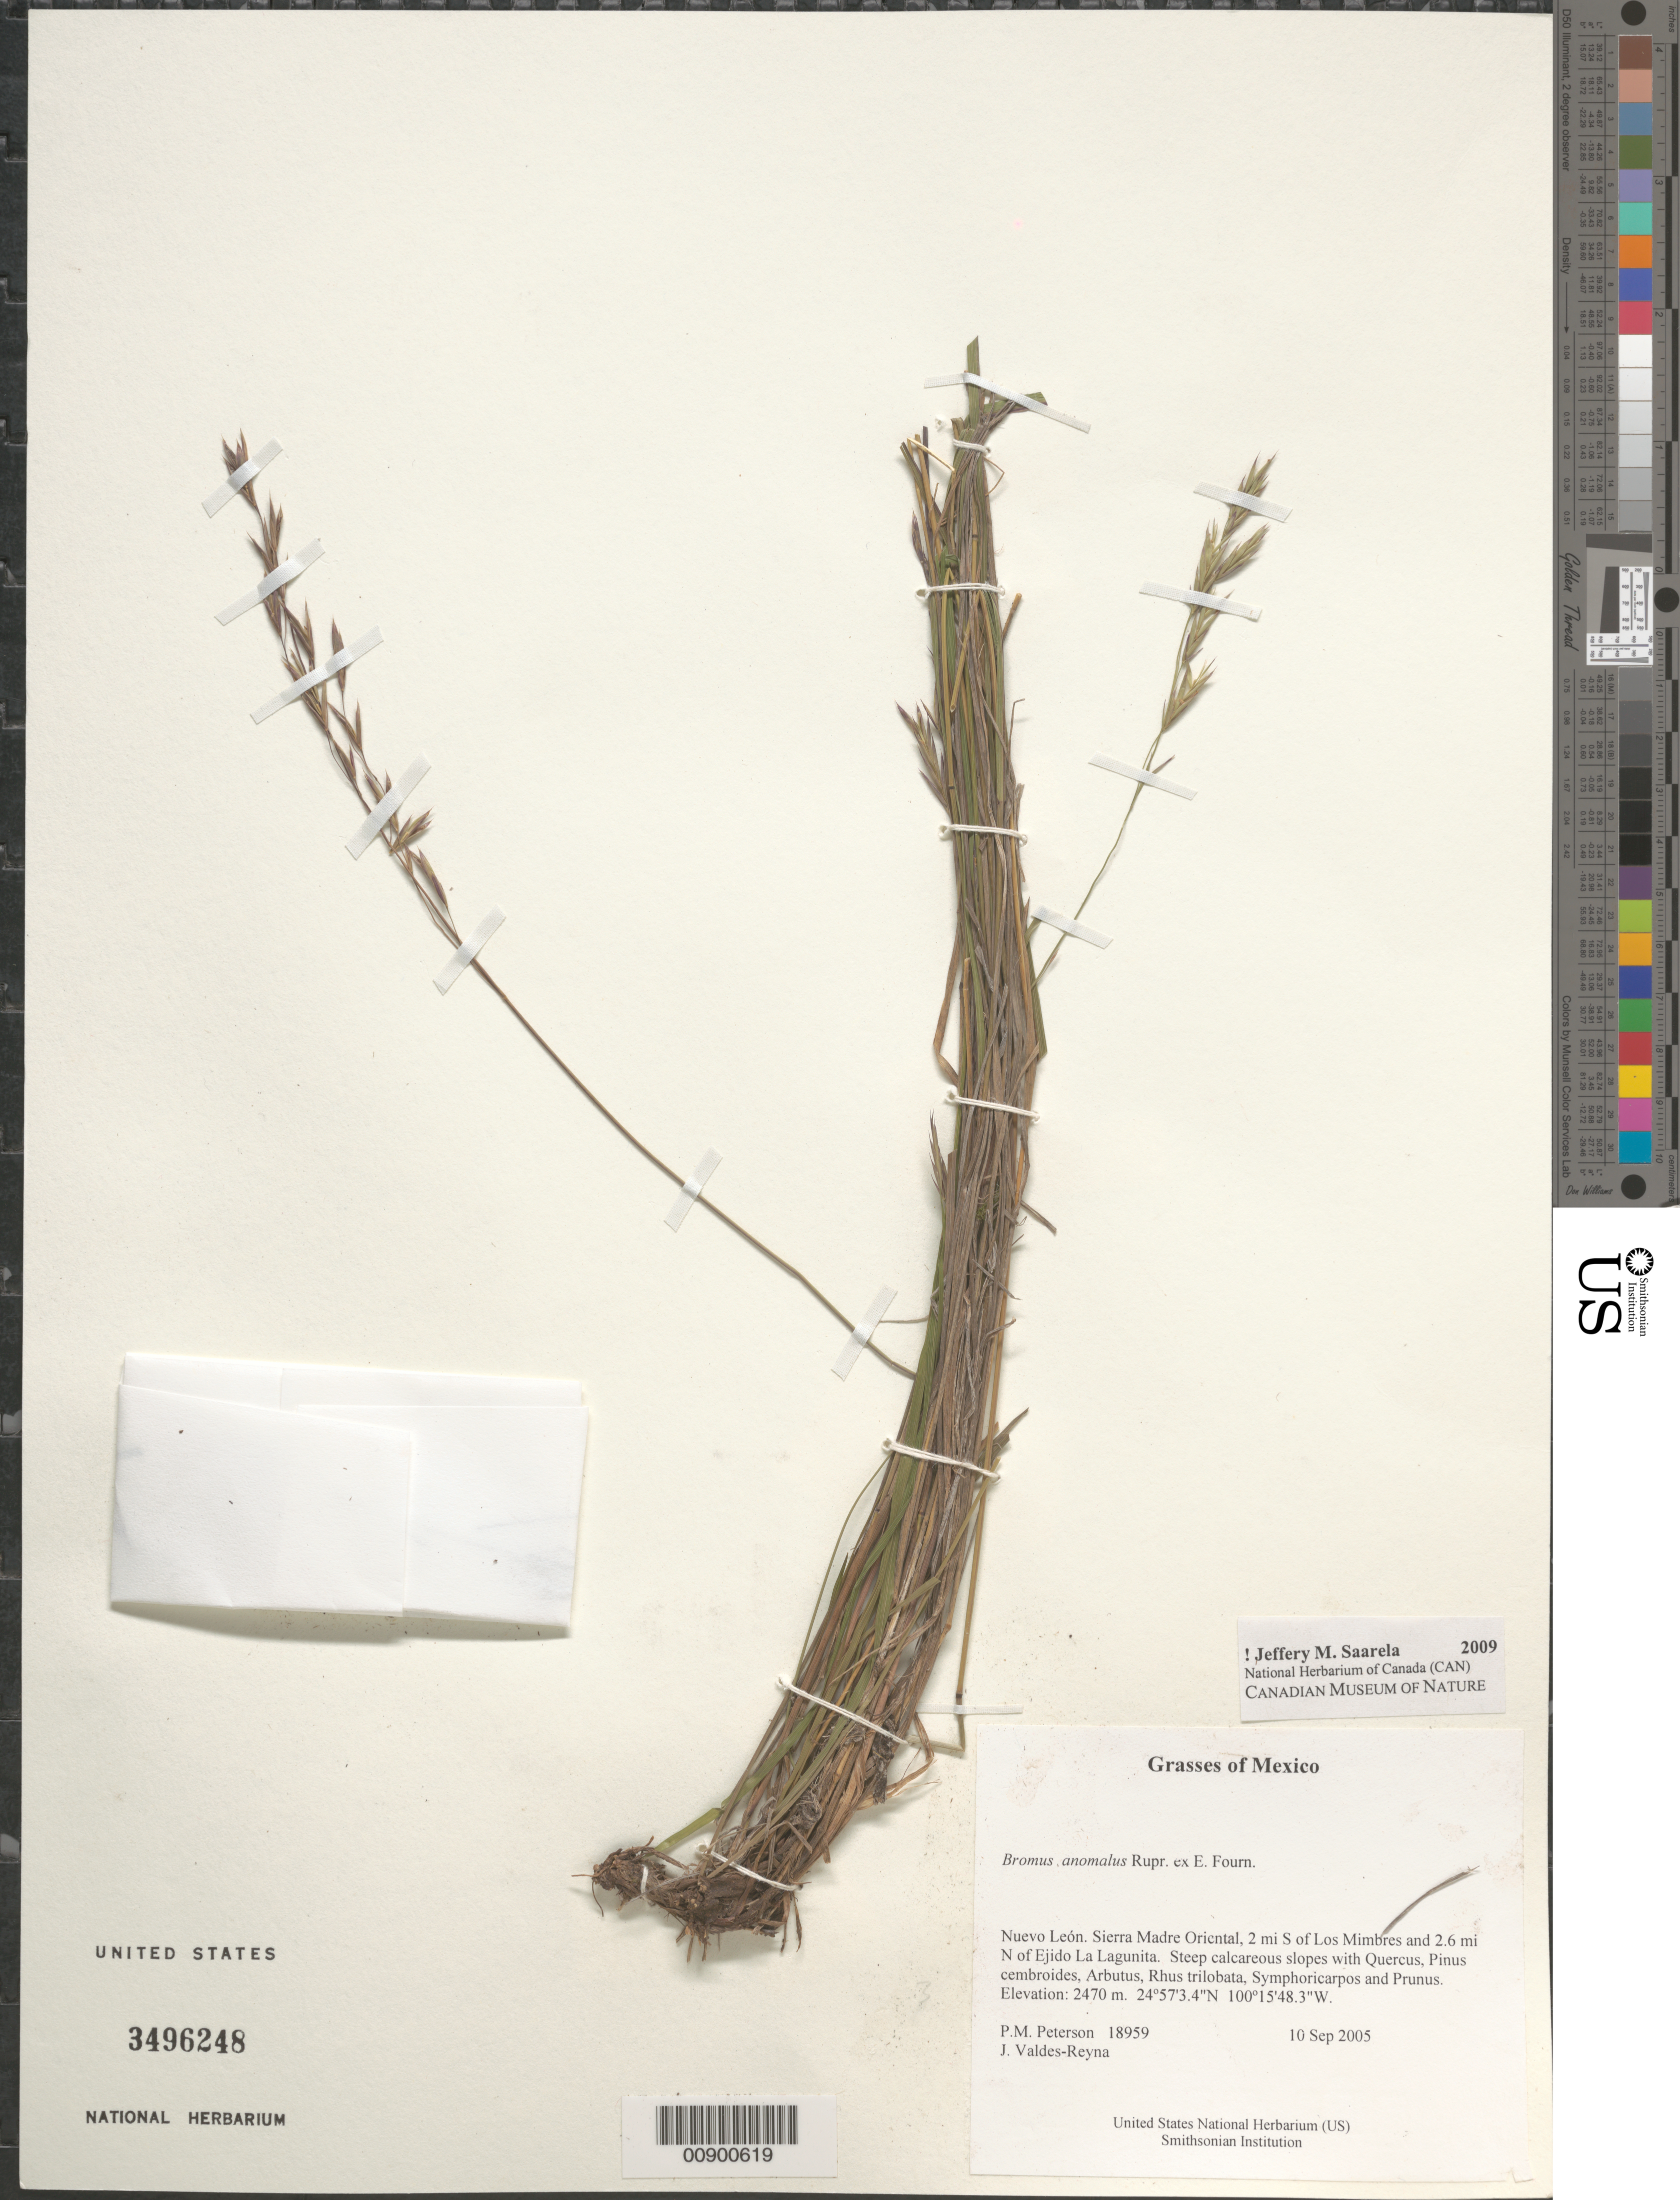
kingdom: Plantae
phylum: Tracheophyta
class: Liliopsida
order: Poales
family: Poaceae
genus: Bromus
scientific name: Bromus anomalus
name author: Rupr. ex E. Fourn.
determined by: Saarela, J. M., (CAN), Canadian Museum of Nature (CANADA)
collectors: P. M. Peterson & J. Valdés-Reyna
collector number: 18959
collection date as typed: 10 Sep 2005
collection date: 2005-09-10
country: Mexico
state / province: Nuevo León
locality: Sierra Madre Oriental, 2 mi S of Los Mimbres and 2.6 mi N of Ejido La Lagunita. Steep calcareous slopes with Quercus, Pinus cembroides, Arbutus, Rhus trilobata, Symphoricarpos and Prunus.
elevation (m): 2470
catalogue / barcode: US 3496248